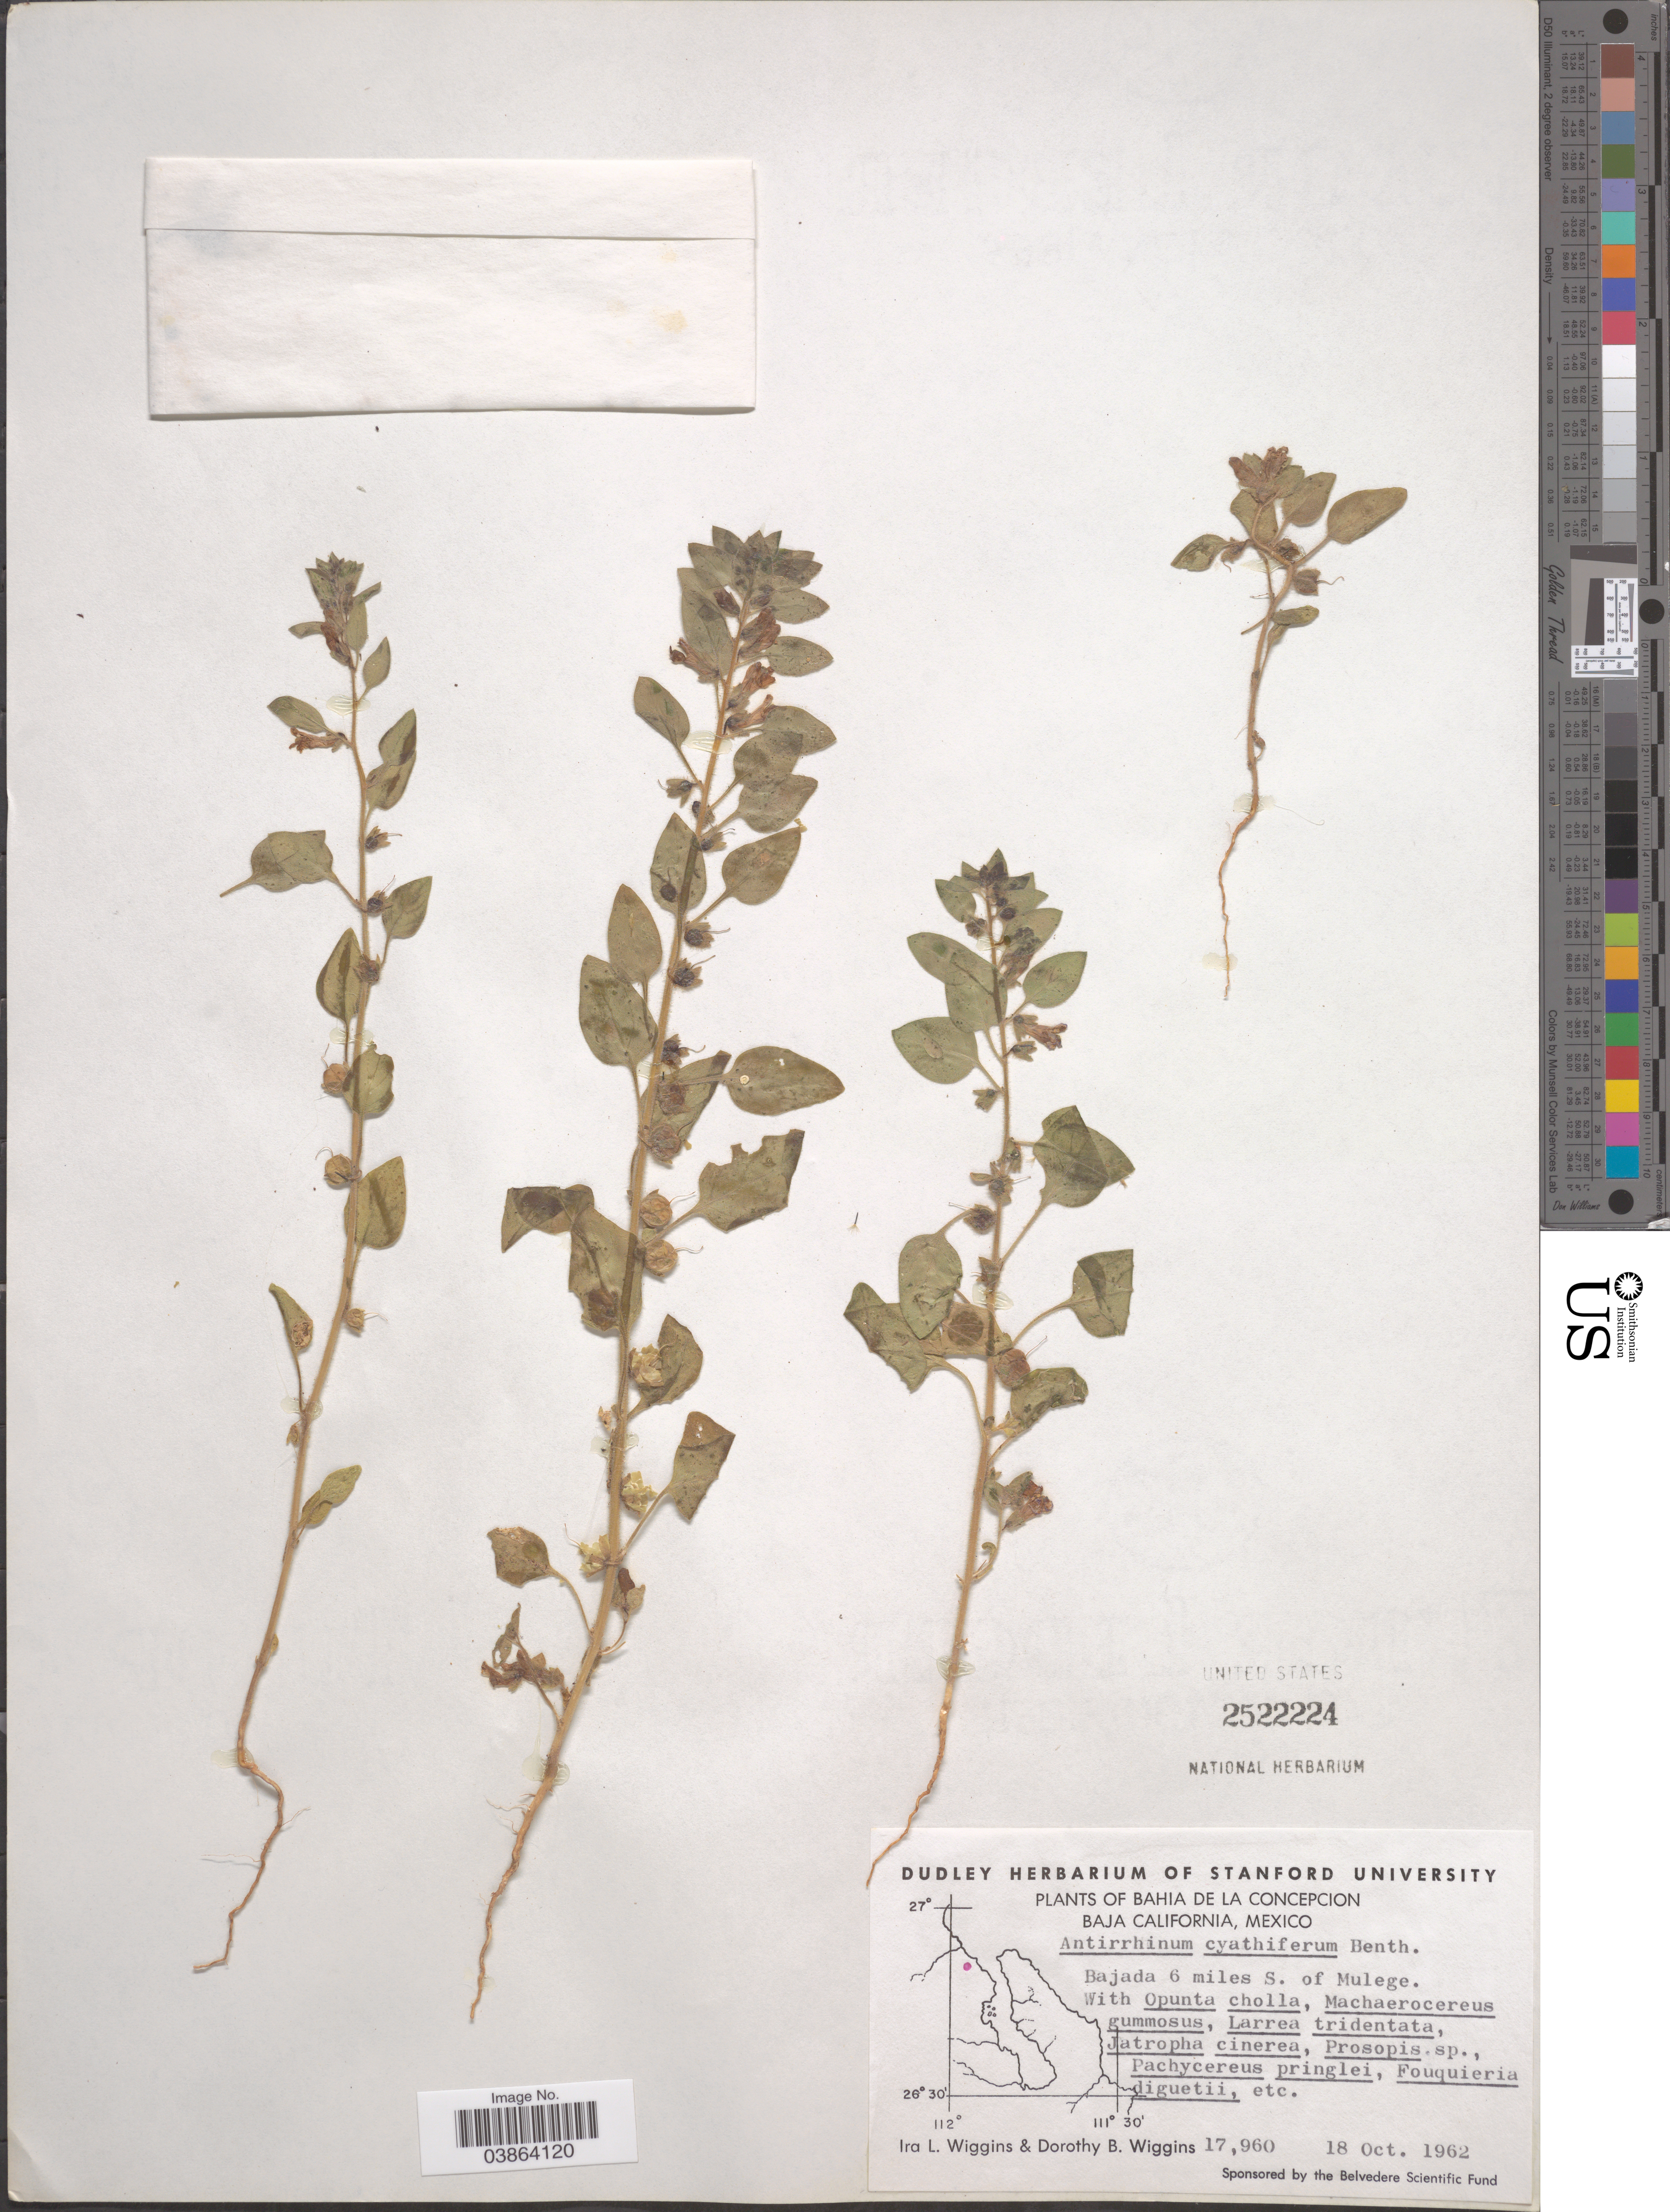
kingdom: Plantae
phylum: Tracheophyta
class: Magnoliopsida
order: Lamiales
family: Plantaginaceae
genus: Pseudorontium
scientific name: Pseudorontium cyathiferum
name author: (Benth.) Rothm.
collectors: I. L. Wiggins & D. B. Wiggins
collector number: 17960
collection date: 1962-10-18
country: Mexico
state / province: Baja California Sur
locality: Bahia de La Concepcion. Bajada 6 miles S. of Mulege.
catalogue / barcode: US 2522224